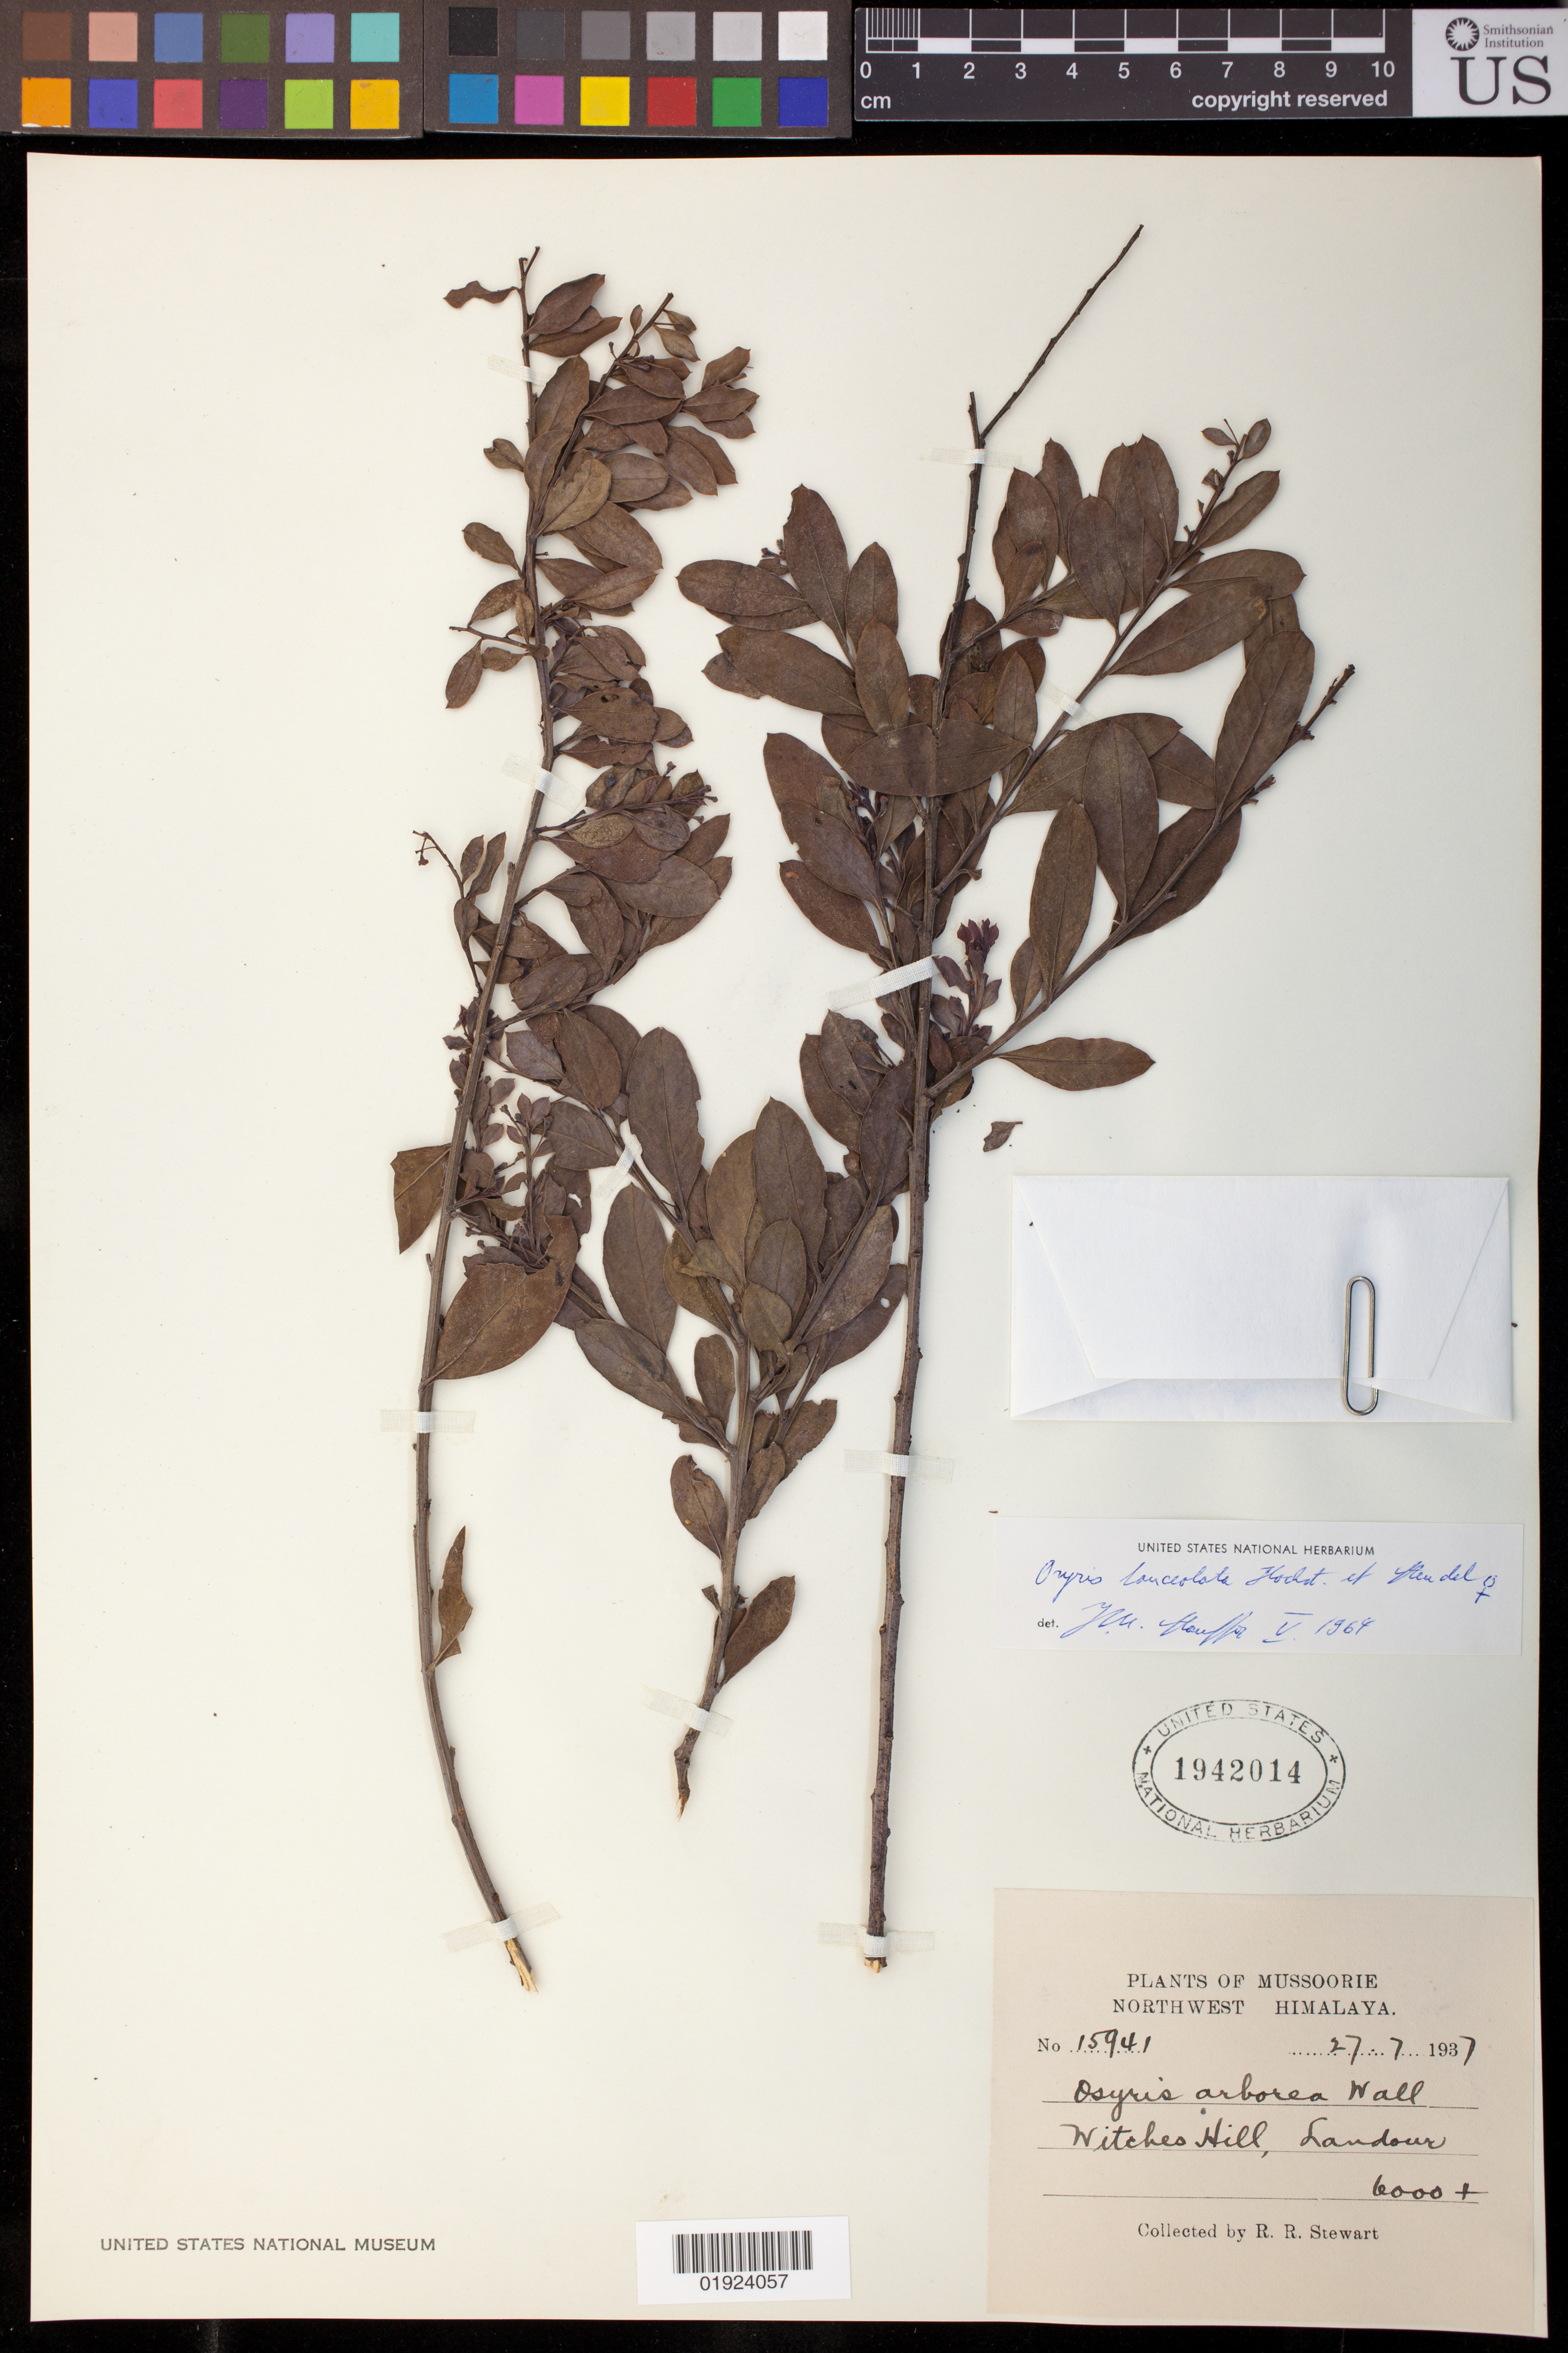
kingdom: Plantae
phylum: Tracheophyta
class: Magnoliopsida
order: Santalales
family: Santalaceae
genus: Osyris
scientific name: Osyris quadripartita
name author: Salzm. ex Decne.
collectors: R. R. Stewart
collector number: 15941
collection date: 1937-07-27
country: India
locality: Plants of Mussoorie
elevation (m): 1829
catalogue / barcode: US 1942014